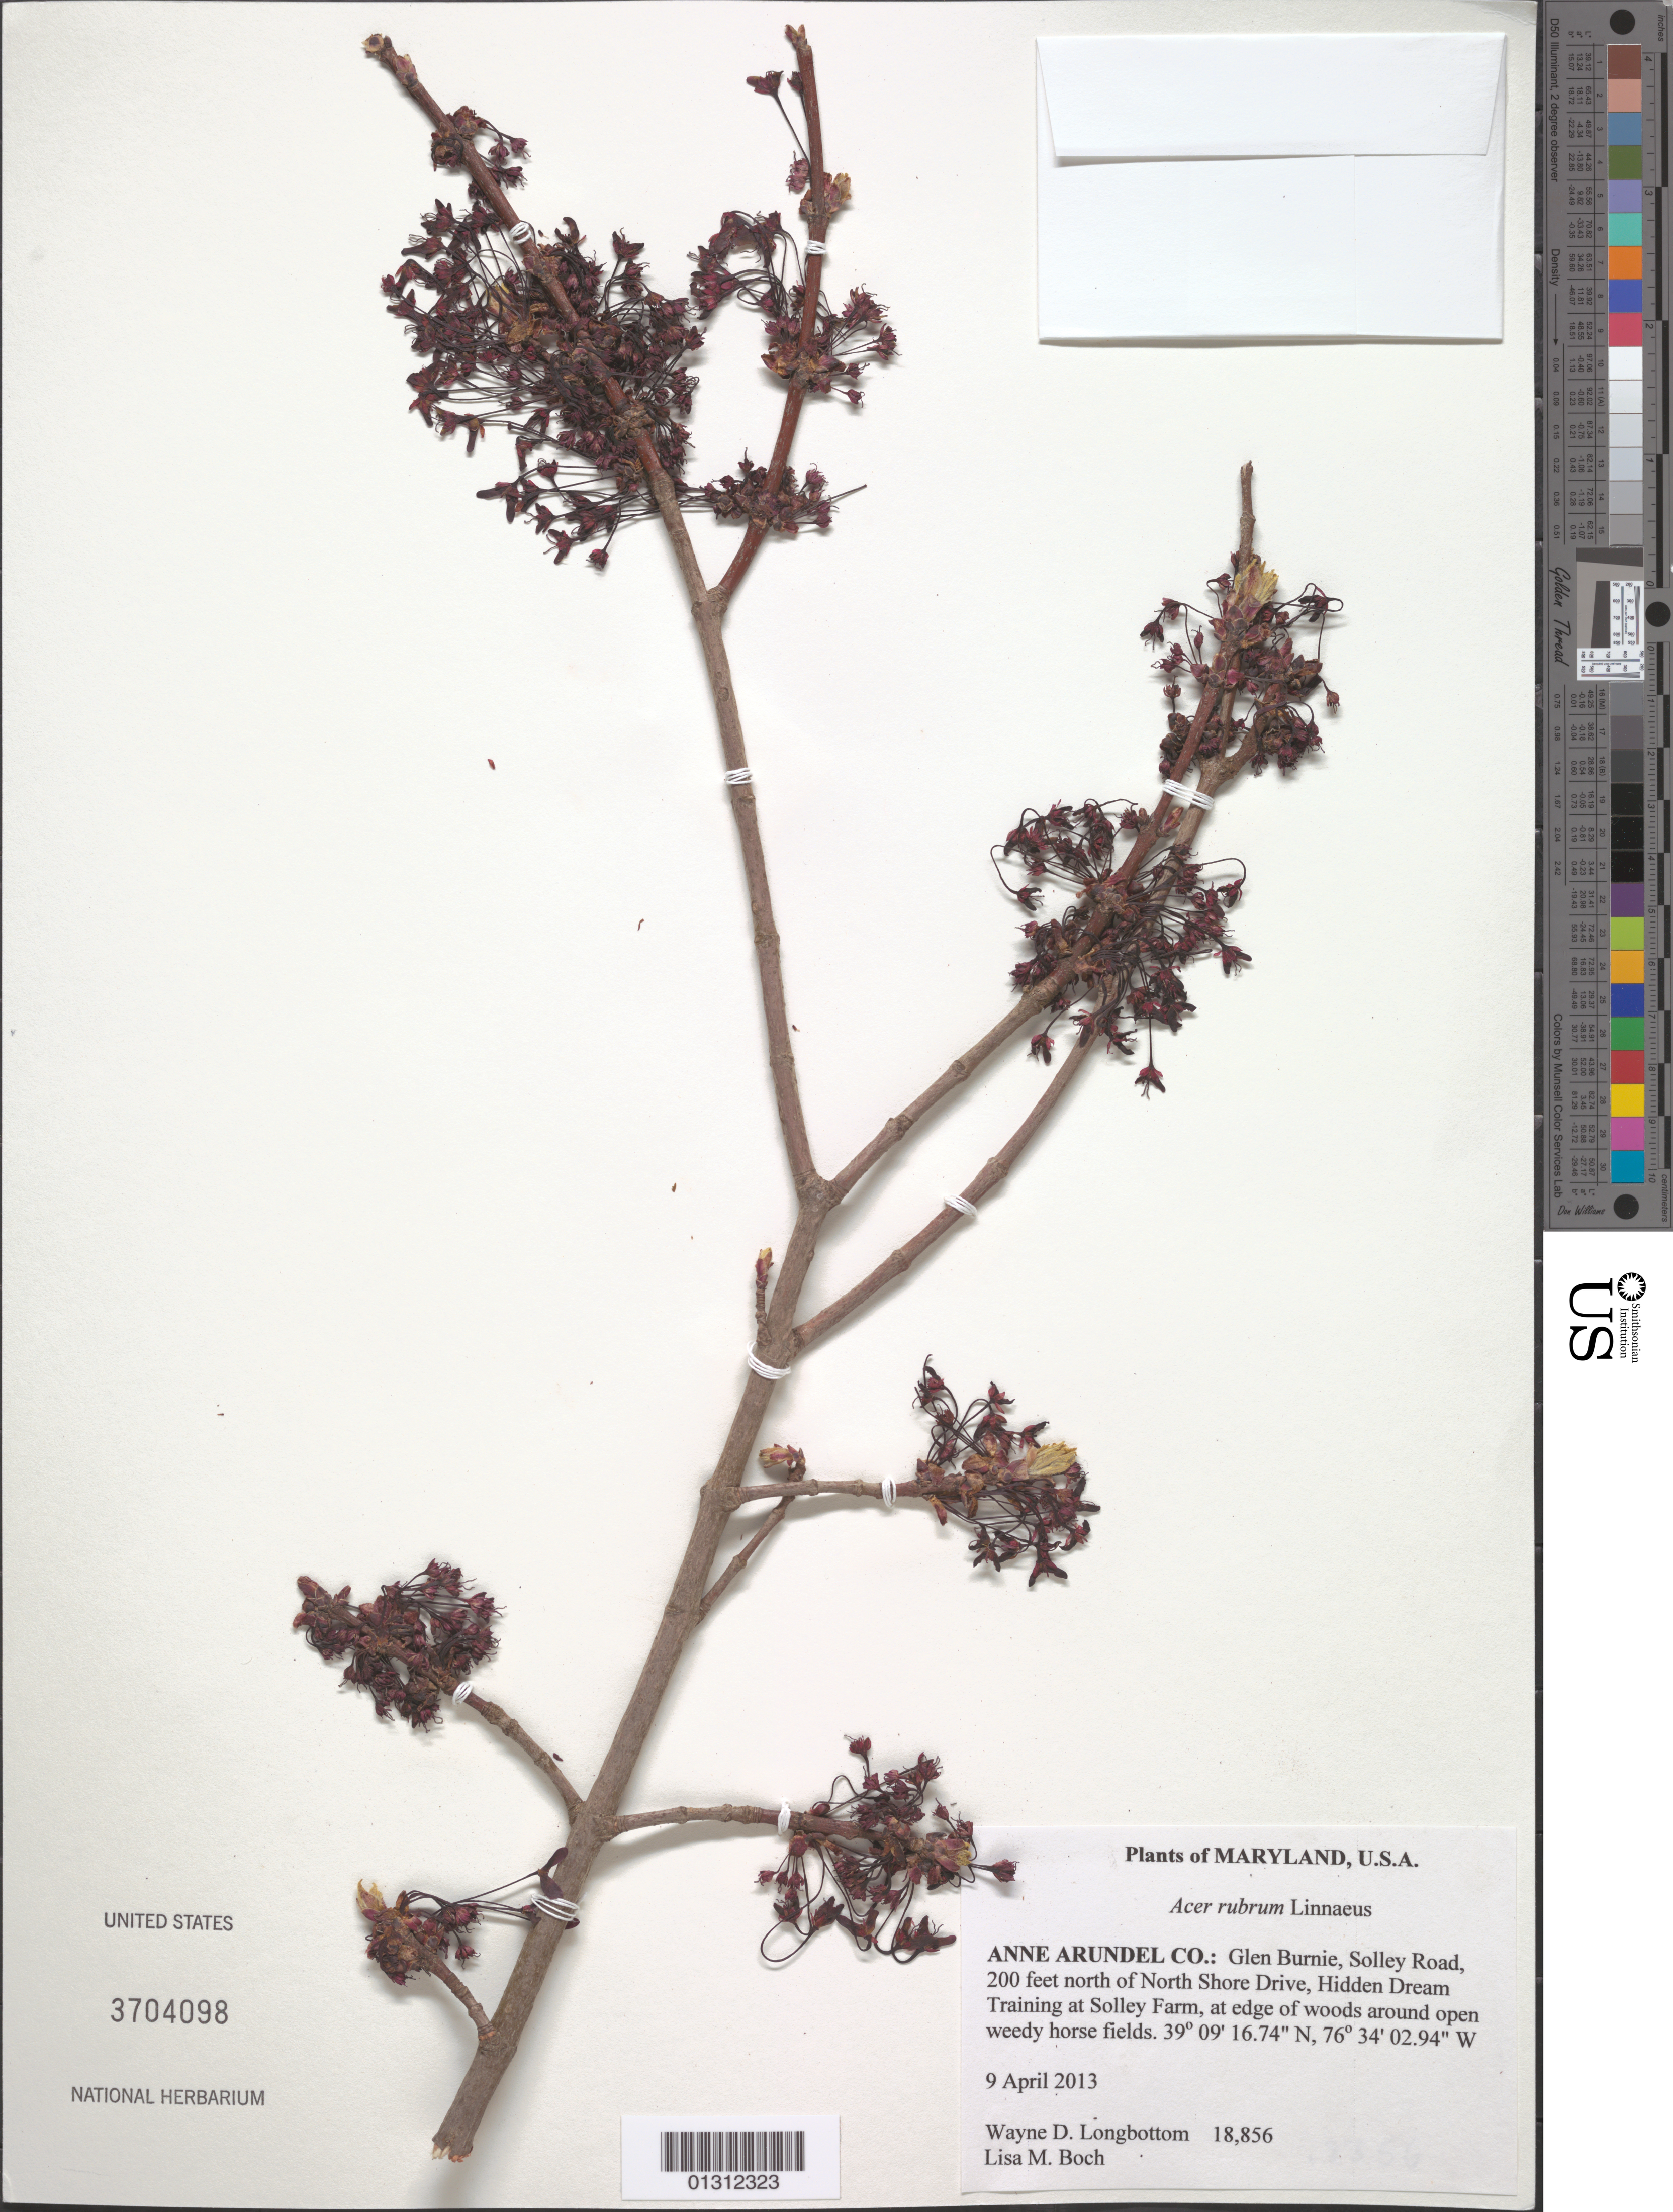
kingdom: Plantae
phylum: Tracheophyta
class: Magnoliopsida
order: Sapindales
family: Sapindaceae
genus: Acer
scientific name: Acer rubrum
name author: L.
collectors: W. D. Longbottom & L.M. Boch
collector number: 18856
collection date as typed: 9 April 2013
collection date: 2013-04-09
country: United States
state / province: Maryland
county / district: Anne Arundel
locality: Glen Burnie, Solley Road, 200 feet north of North Shore Drive, Hidden Dream Training at Solley Farm, at edge of woods around open weedy horse fields.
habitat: Edge of woods around open weedy horse fields.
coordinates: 39 09 16.74 N, 76 34 02.94 W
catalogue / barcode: US 3704098